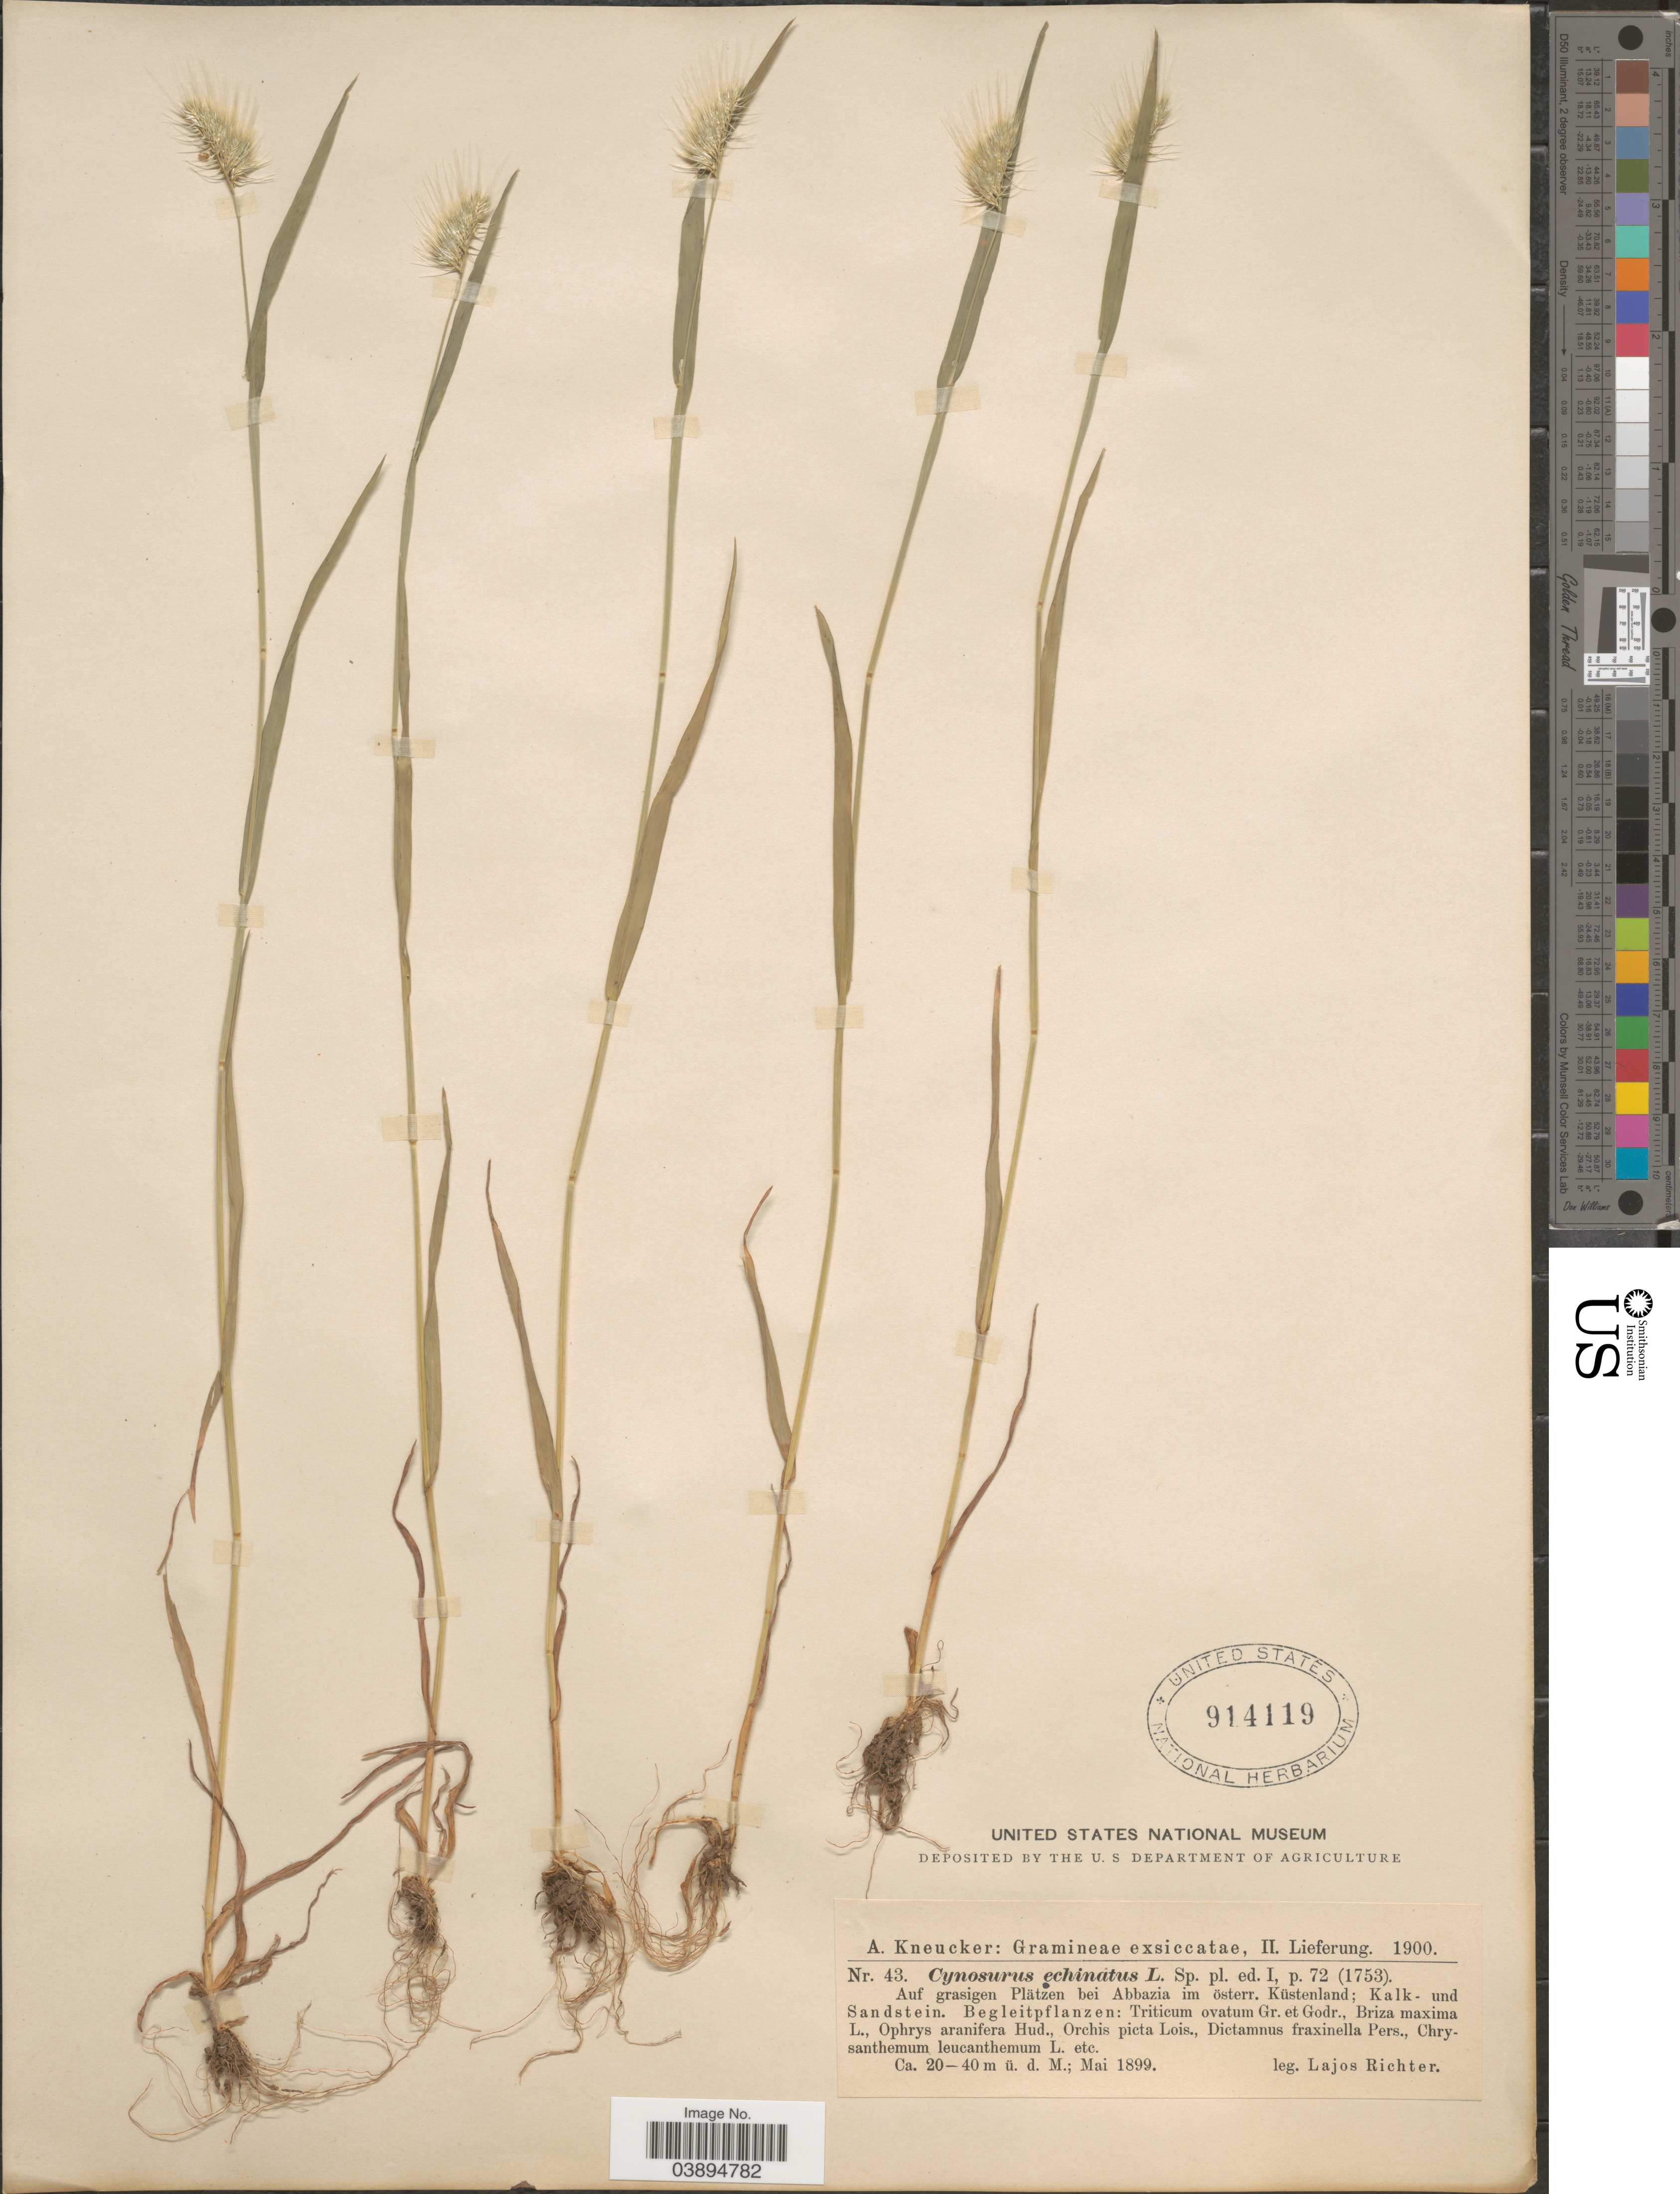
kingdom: Plantae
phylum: Tracheophyta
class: Liliopsida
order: Poales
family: Poaceae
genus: Cynosurus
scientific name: Cynosurus echinatus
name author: L.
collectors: L. Richter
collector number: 43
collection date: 1899-05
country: Austria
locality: Auf grasigen Plätzen bei Abbazia im österr. Küstenland; Kalk- und Sandstein.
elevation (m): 20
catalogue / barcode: US 914119